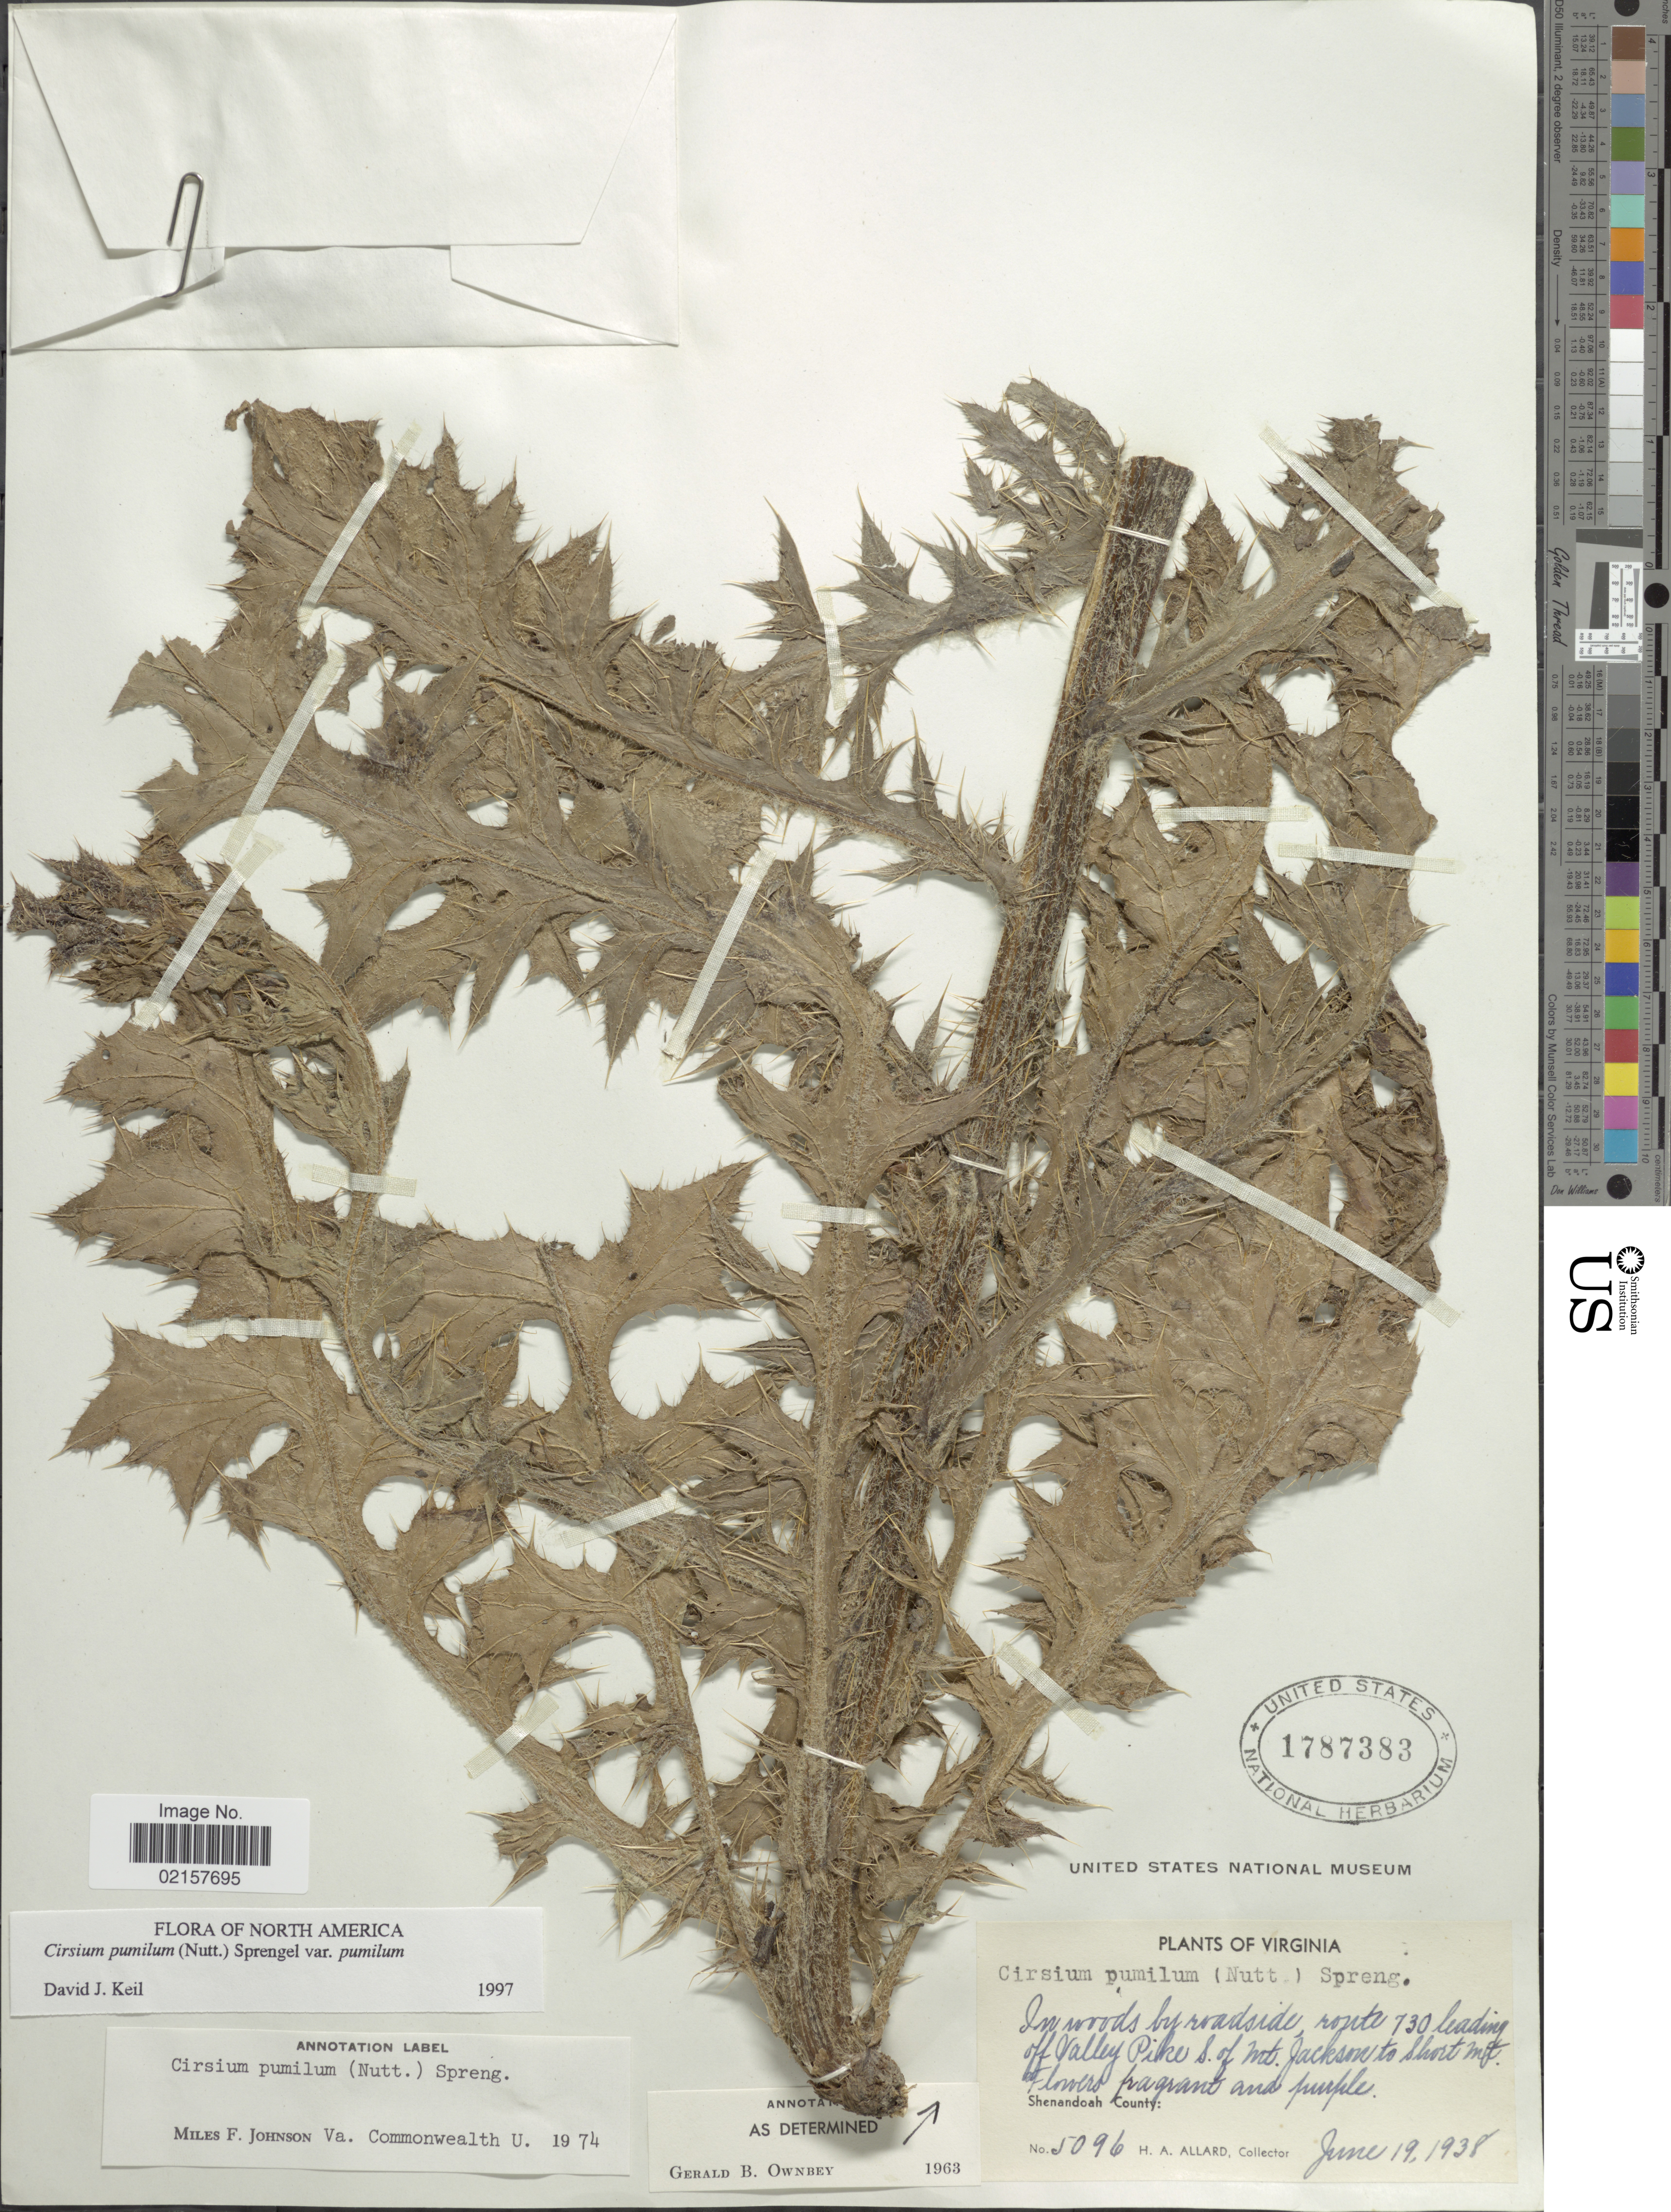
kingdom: Plantae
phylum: Tracheophyta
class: Magnoliopsida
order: Asterales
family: Asteraceae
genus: Cirsium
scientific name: Cirsium pumilum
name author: (Nutt.) Spreng.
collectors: H. A. Allard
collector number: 5096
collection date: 1938-06-19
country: United States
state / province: Virginia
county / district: Shenandoah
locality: In woods by roadside, route 730 leading off Valley Pike S. of Mt. Jackson to short Mt., Shenandoah County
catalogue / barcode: US 1787383